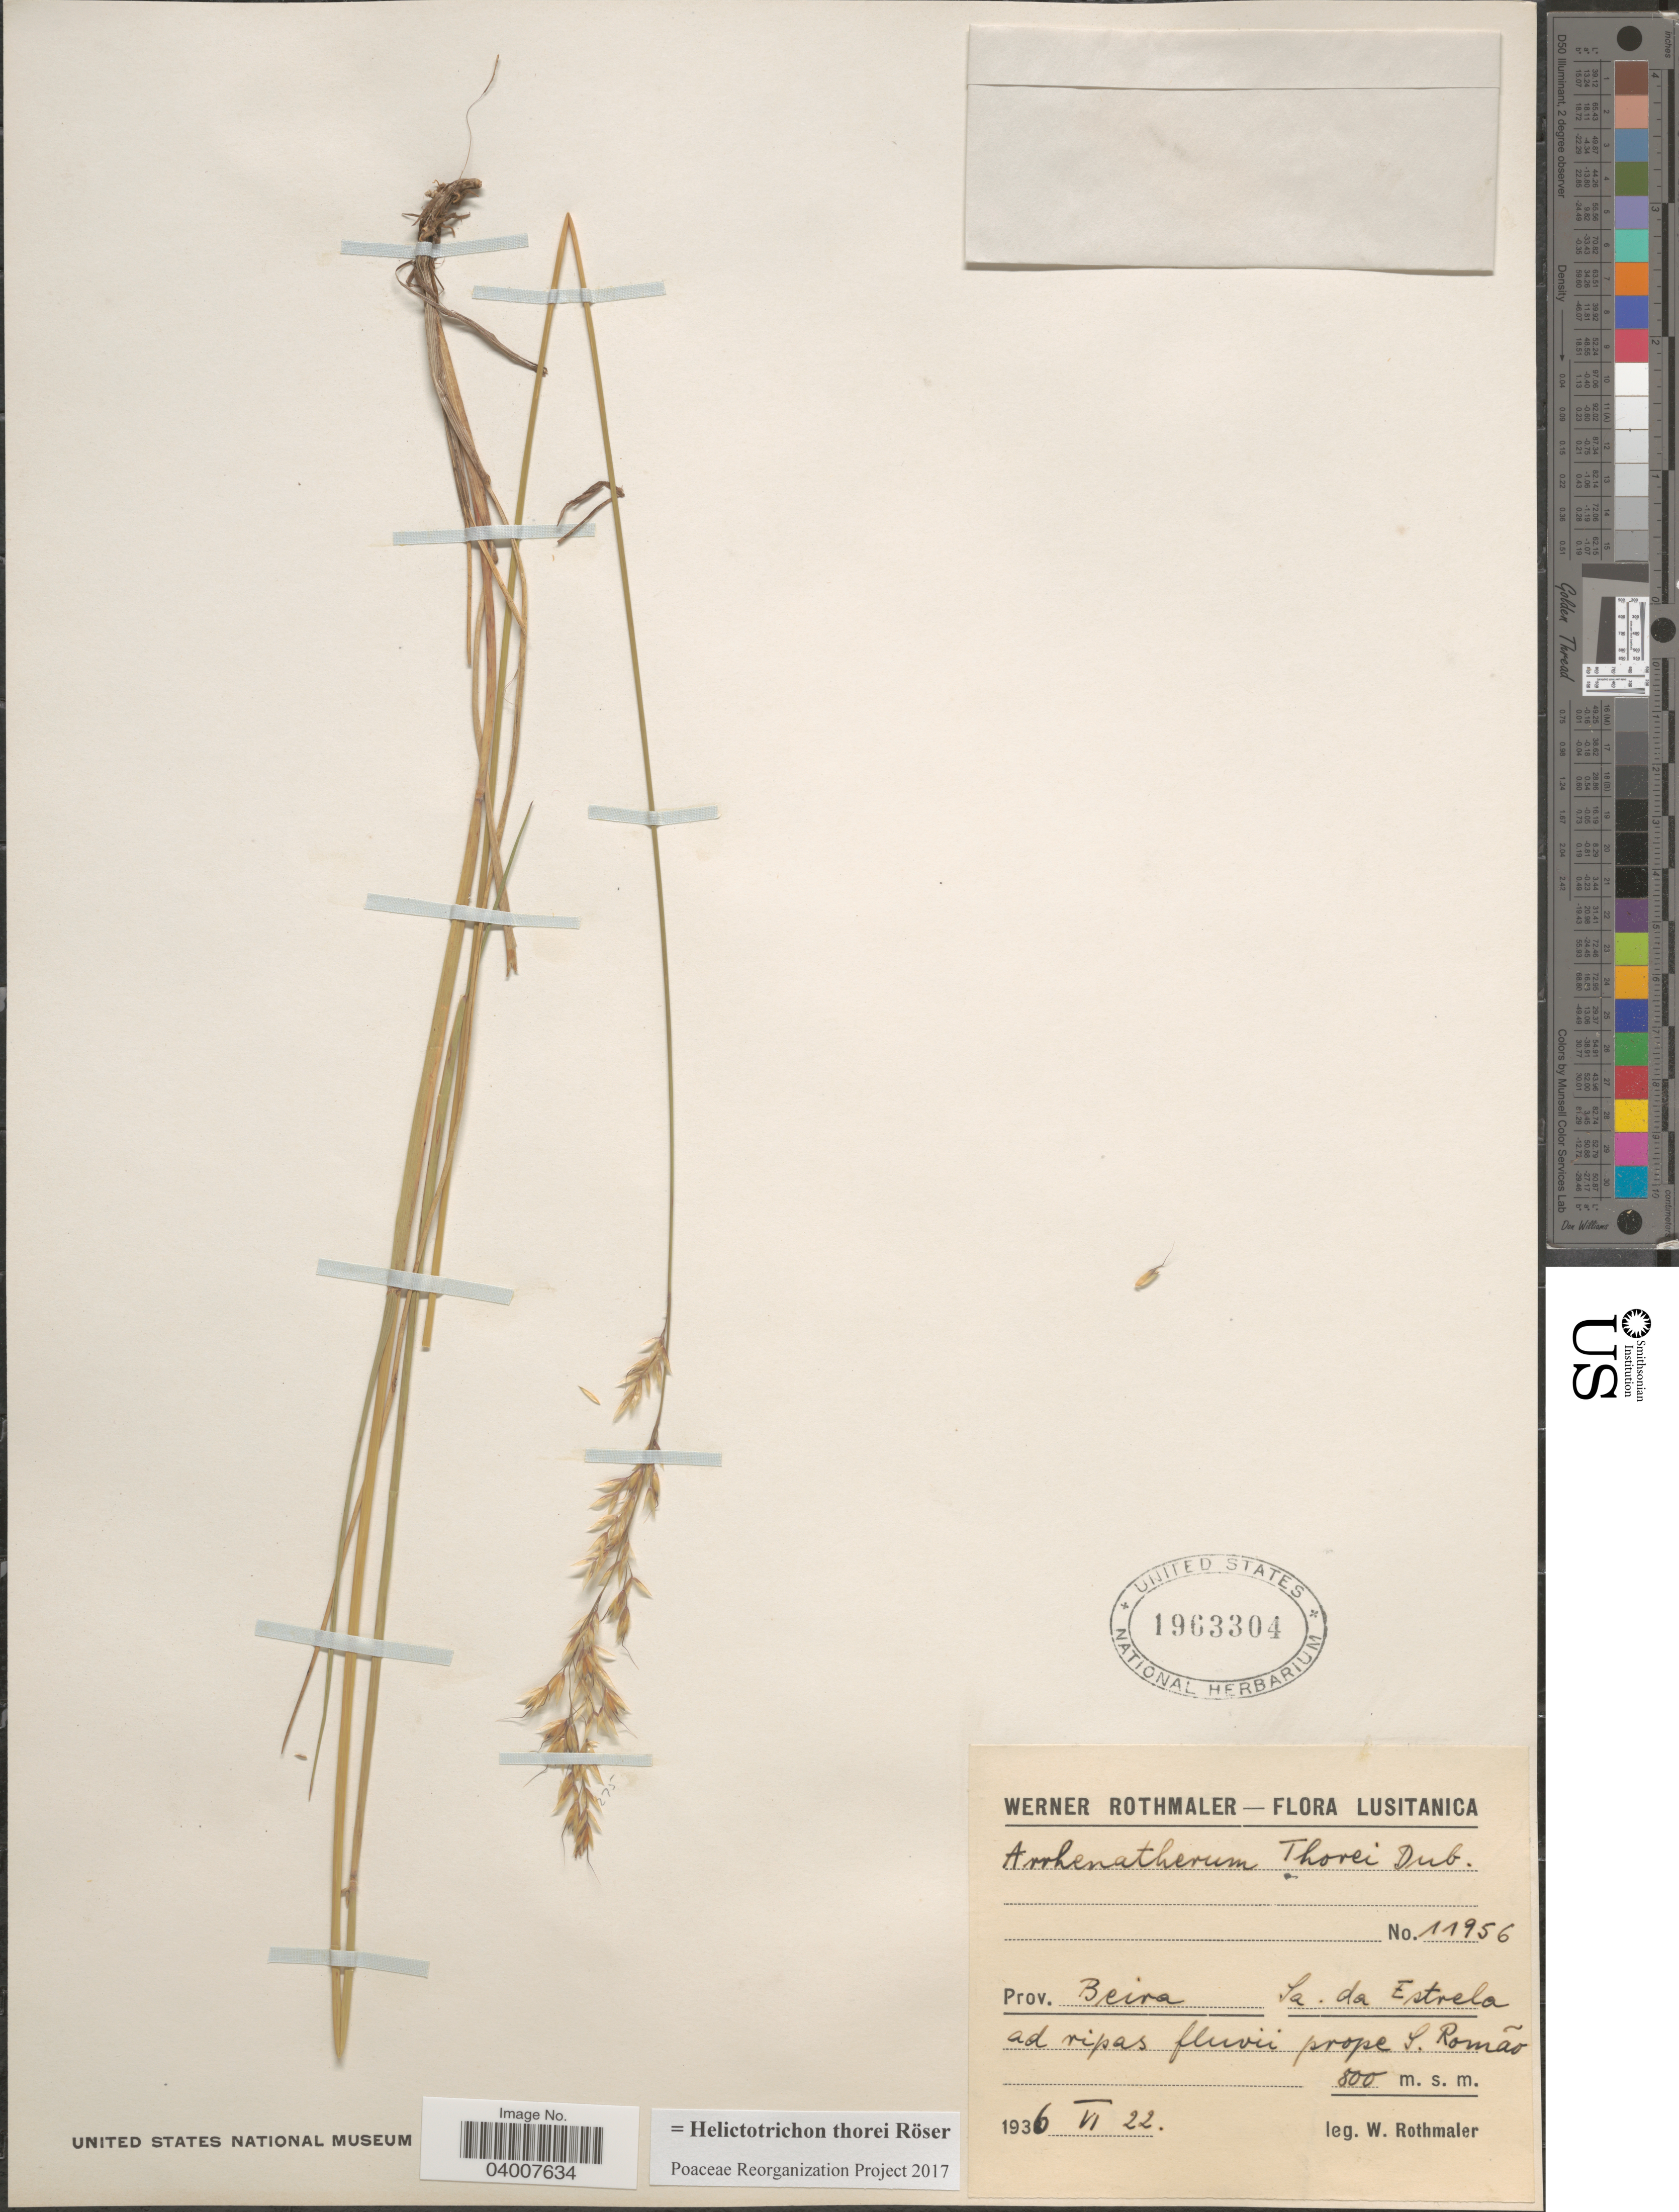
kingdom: Plantae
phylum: Tracheophyta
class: Liliopsida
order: Poales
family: Poaceae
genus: Helictotrichon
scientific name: Helictotrichon thorei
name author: Röser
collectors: W. Rothmaler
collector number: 11956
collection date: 1936-06-22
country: Portugal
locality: Lusitanica. Prov. Beira. La. de Estrela ad ripas fluvii prope S. Romão.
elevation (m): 800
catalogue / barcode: US 1963304